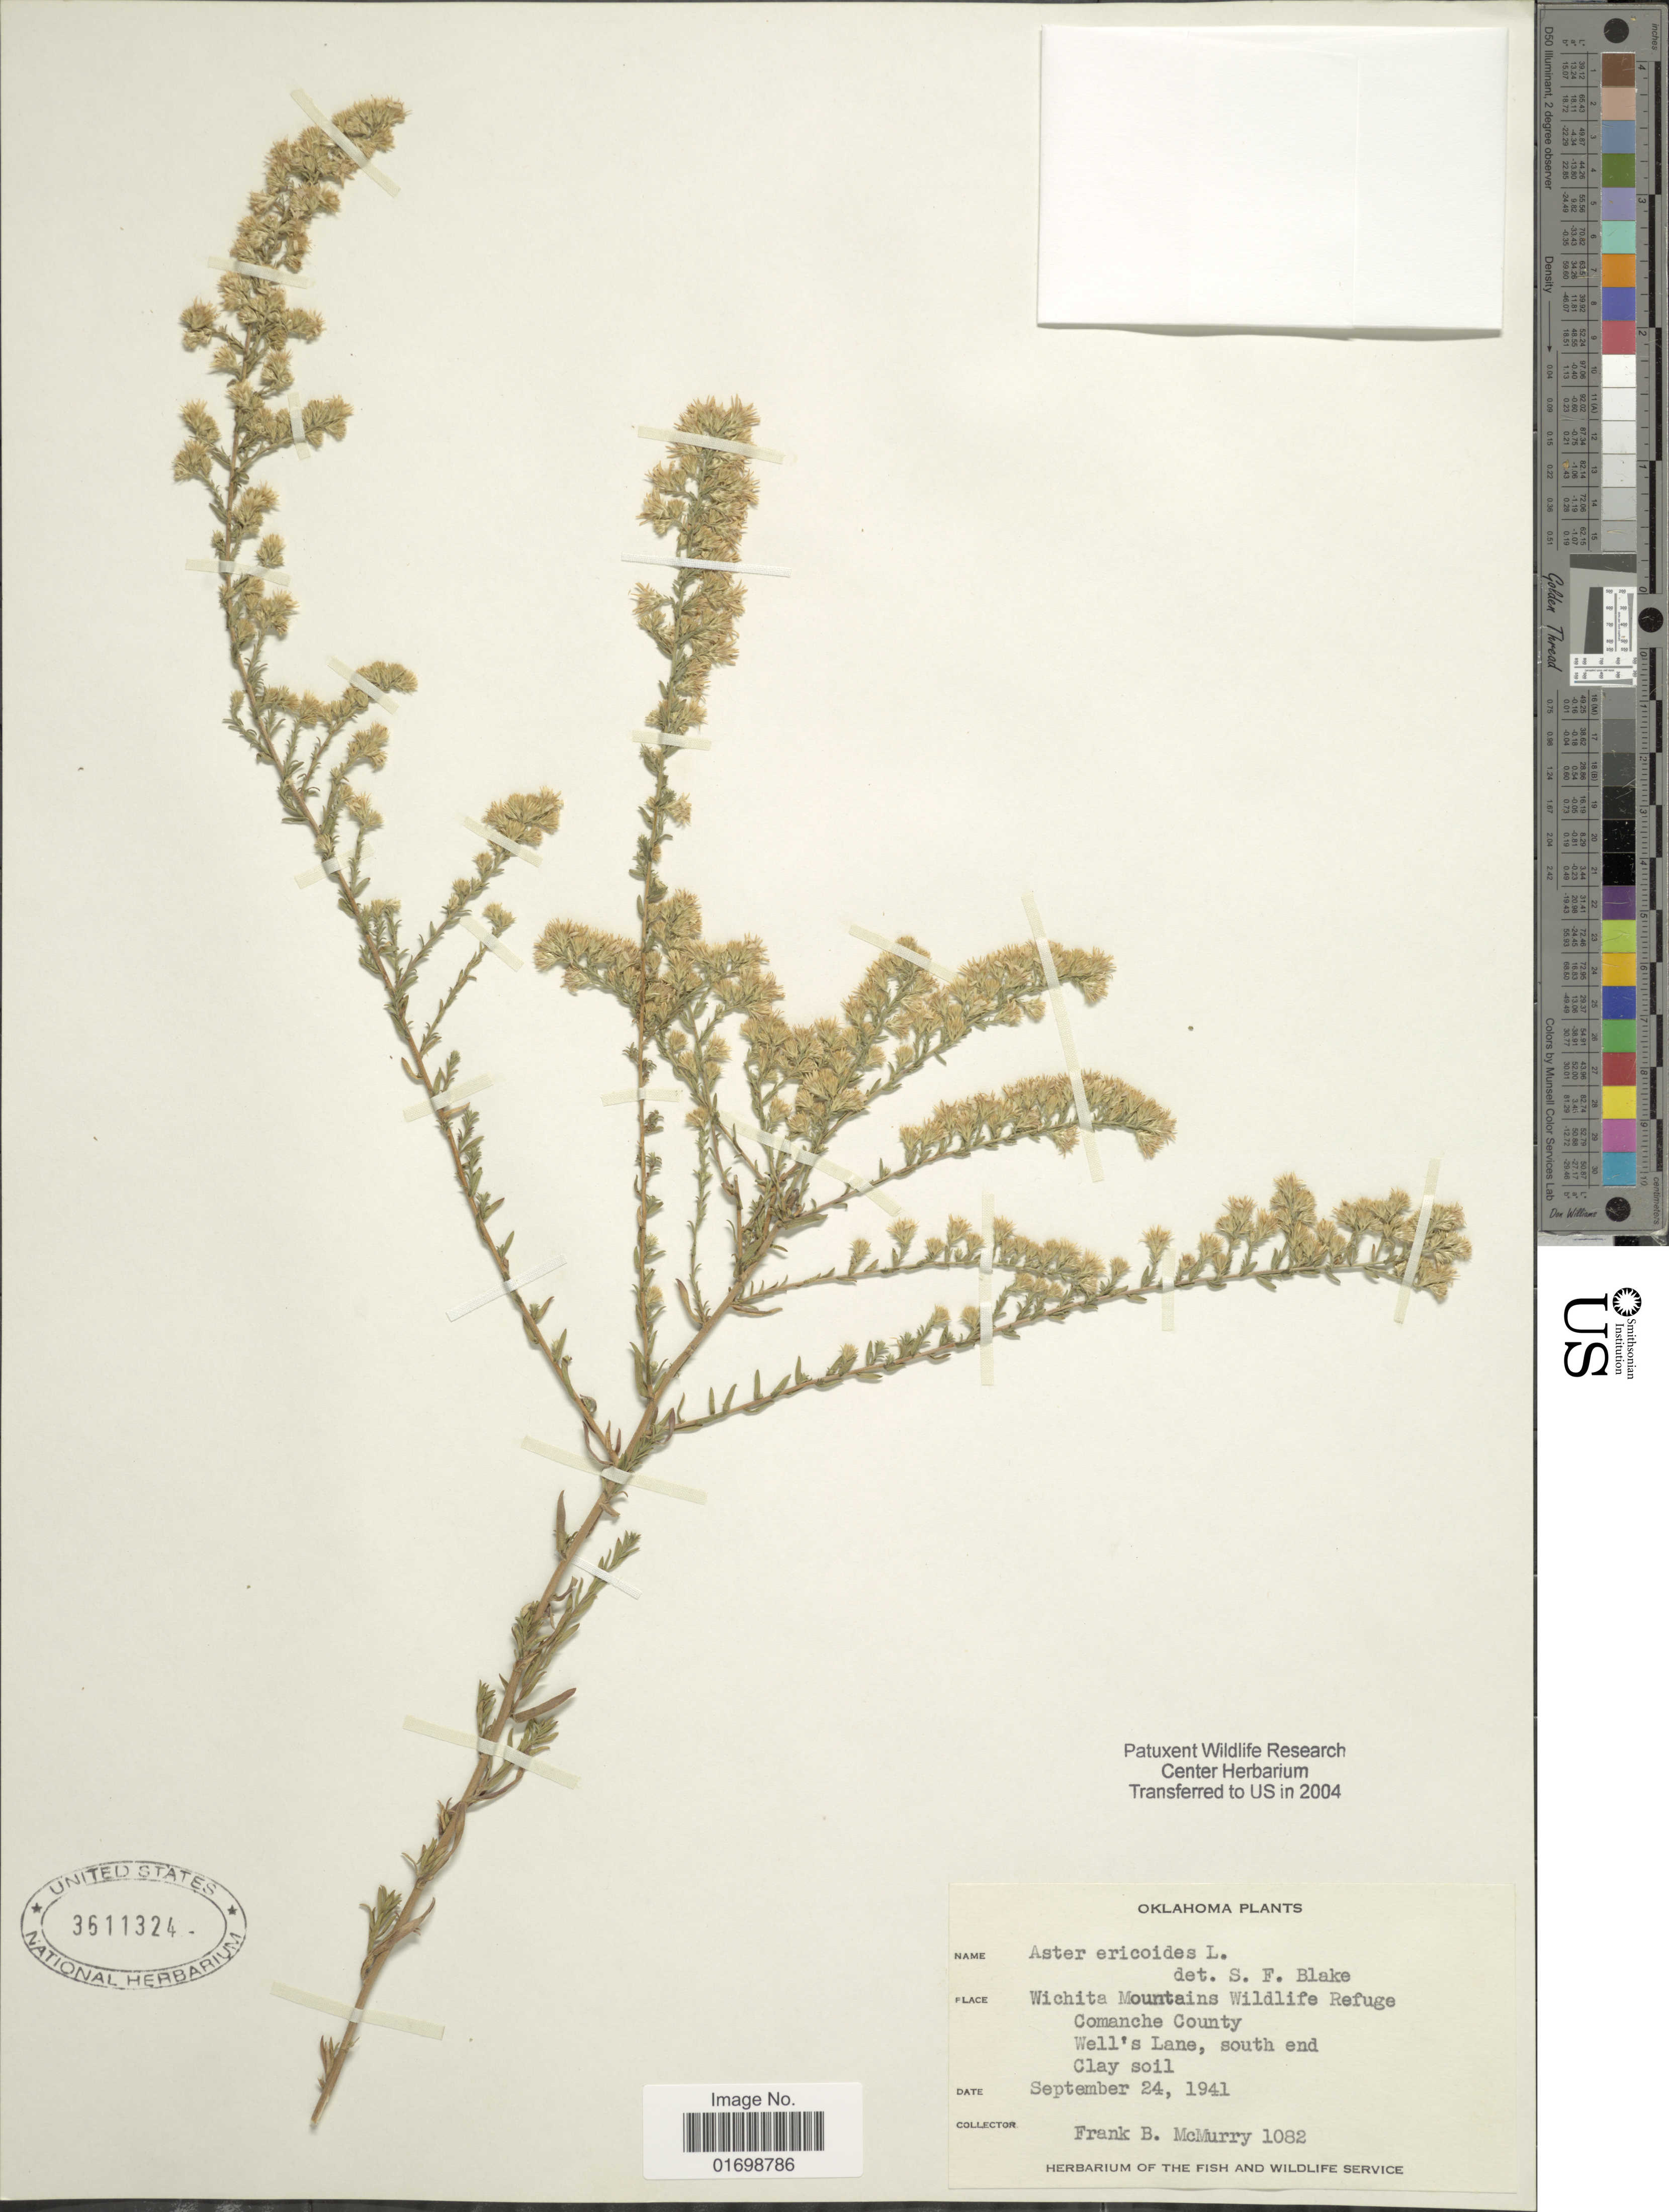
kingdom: Plantae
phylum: Tracheophyta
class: Magnoliopsida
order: Asterales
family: Asteraceae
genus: Symphyotrichum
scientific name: Symphyotrichum ericoides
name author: (L.) G.L. Nesom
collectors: F. B. McMurry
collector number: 1082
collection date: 1941-09-24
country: United States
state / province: Oklahoma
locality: Wichita Mountains Wildlife Refuge Comanche County, Well's Lane, south end Clay soil.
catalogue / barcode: US 3511324